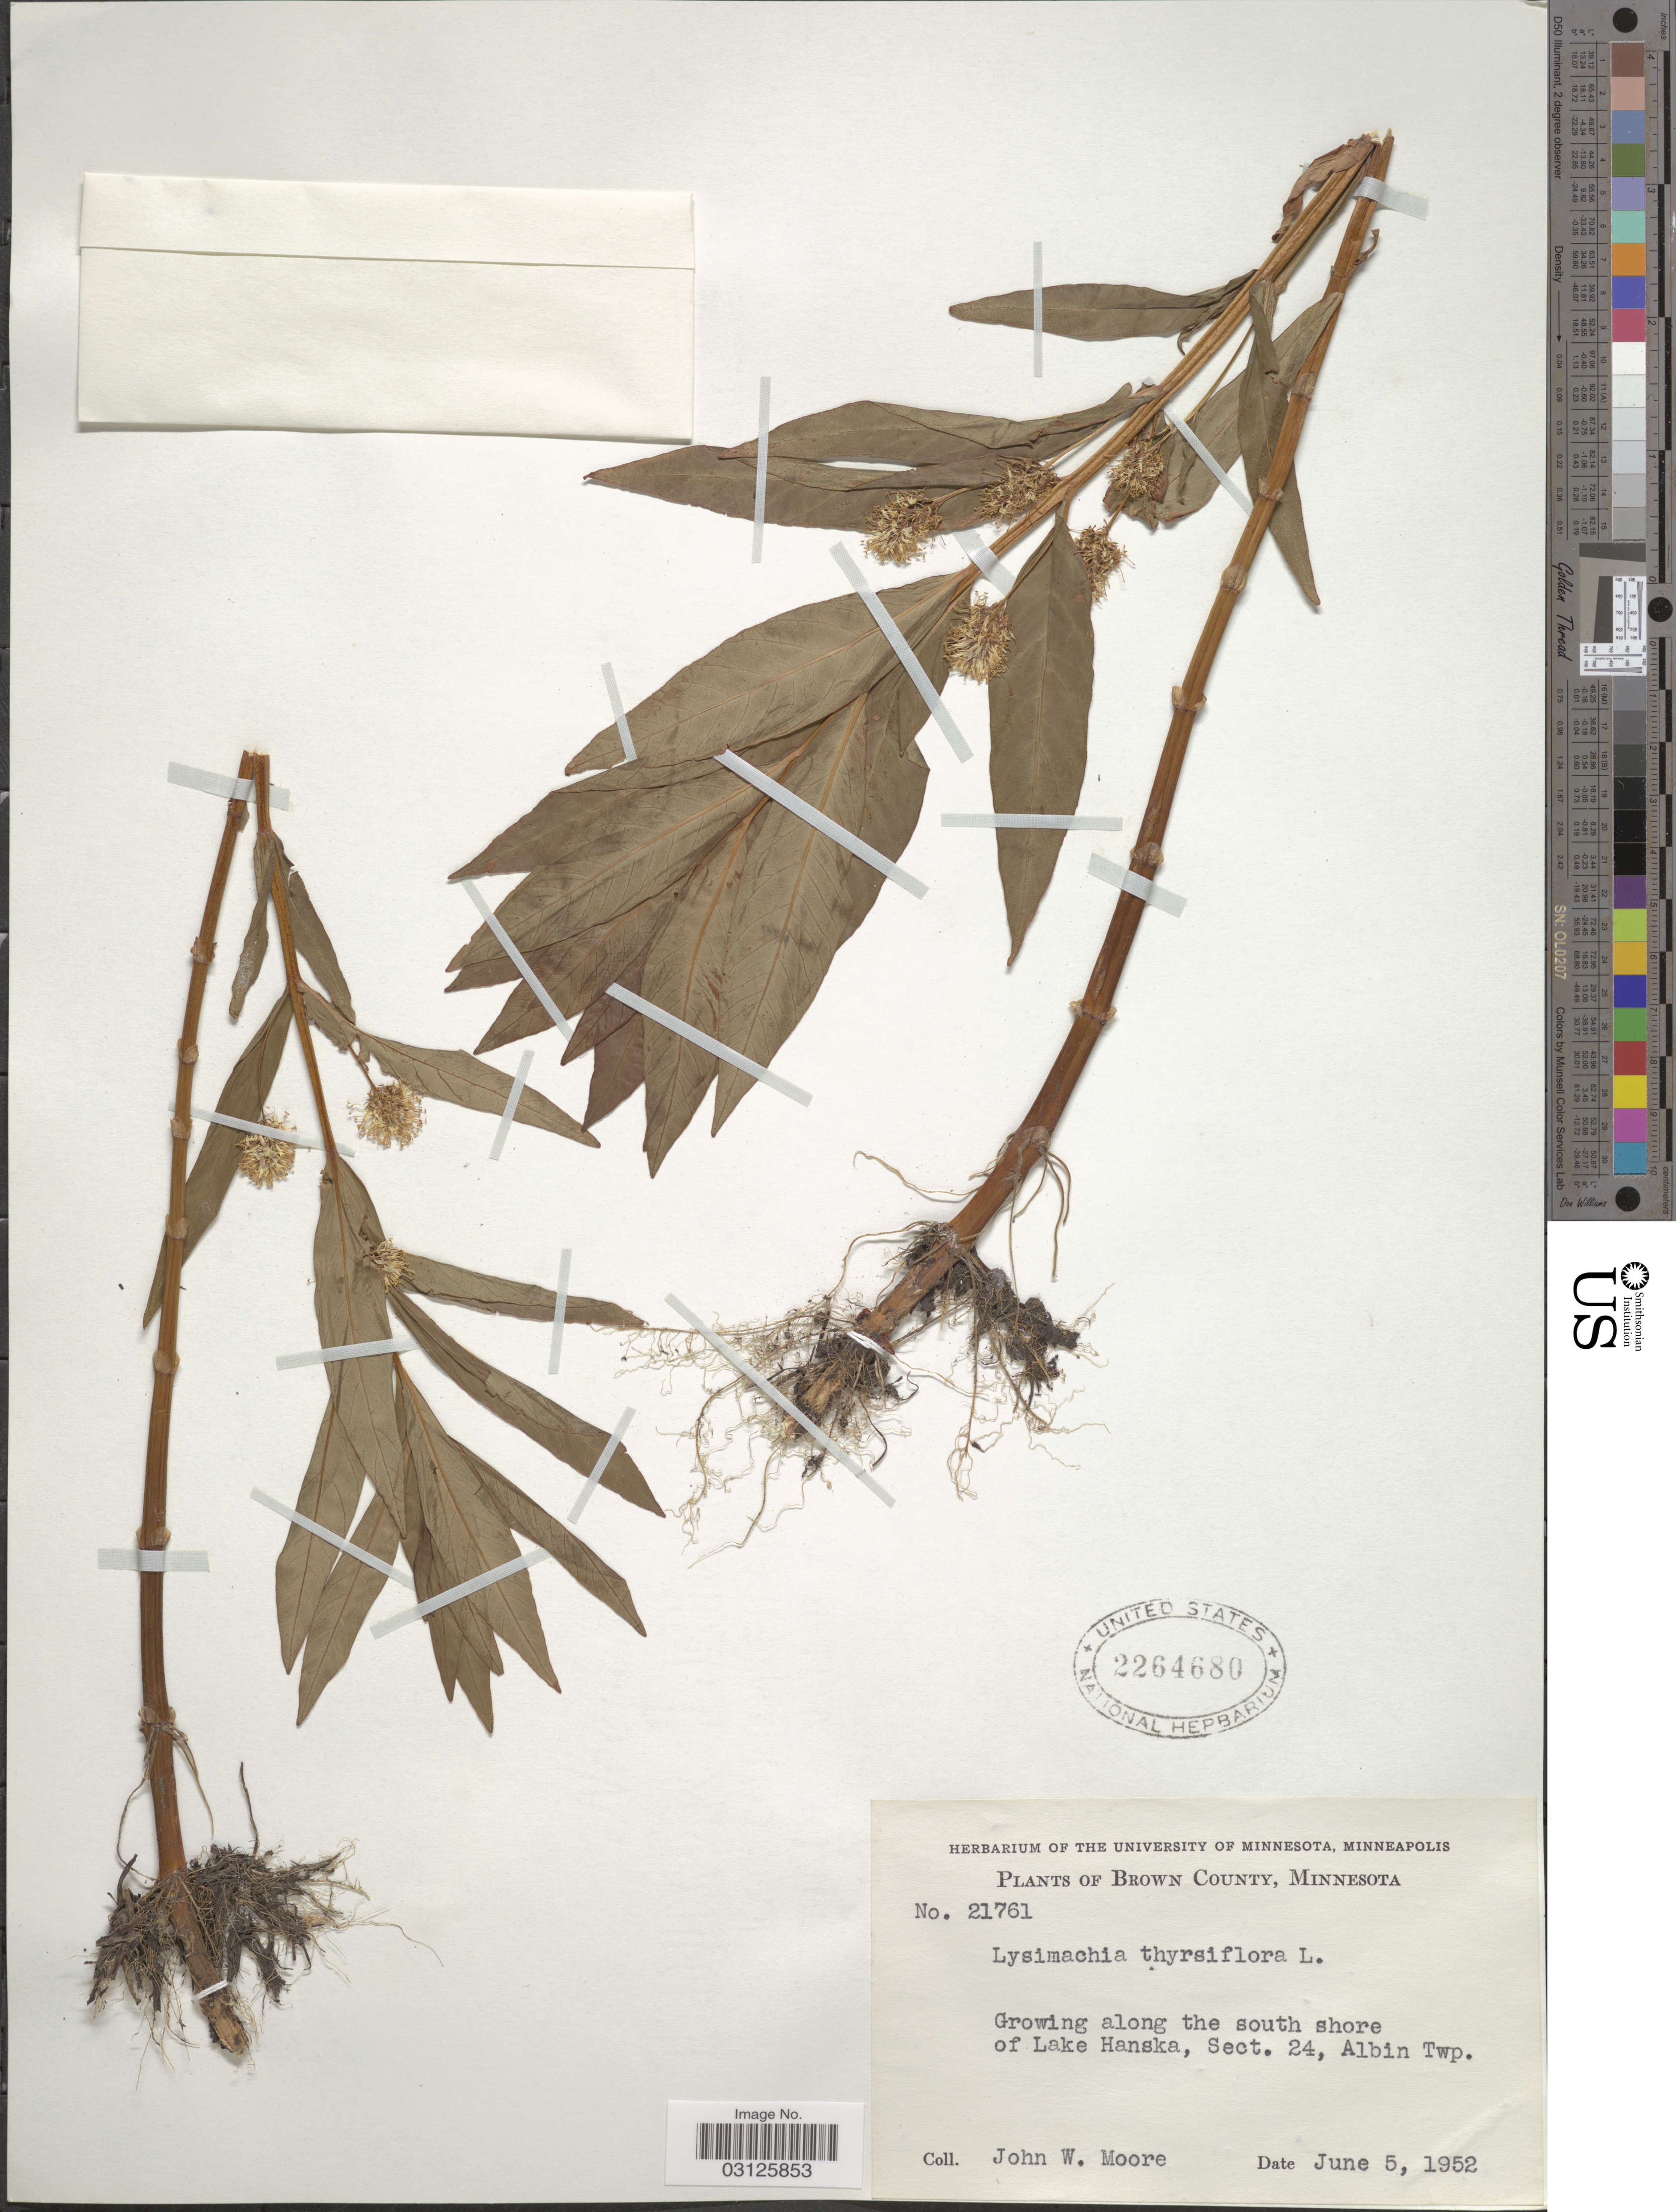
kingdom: Plantae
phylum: Tracheophyta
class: Magnoliopsida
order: Ericales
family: Primulaceae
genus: Lysimachia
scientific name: Lysimachia thyrsiflora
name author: L.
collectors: J. Moore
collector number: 21761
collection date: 1952-06-05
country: United States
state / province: Minnesota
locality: Brown County. Along the south shore of Lake Hanska, Sect. 24, Albin Twp.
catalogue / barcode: US 2264680